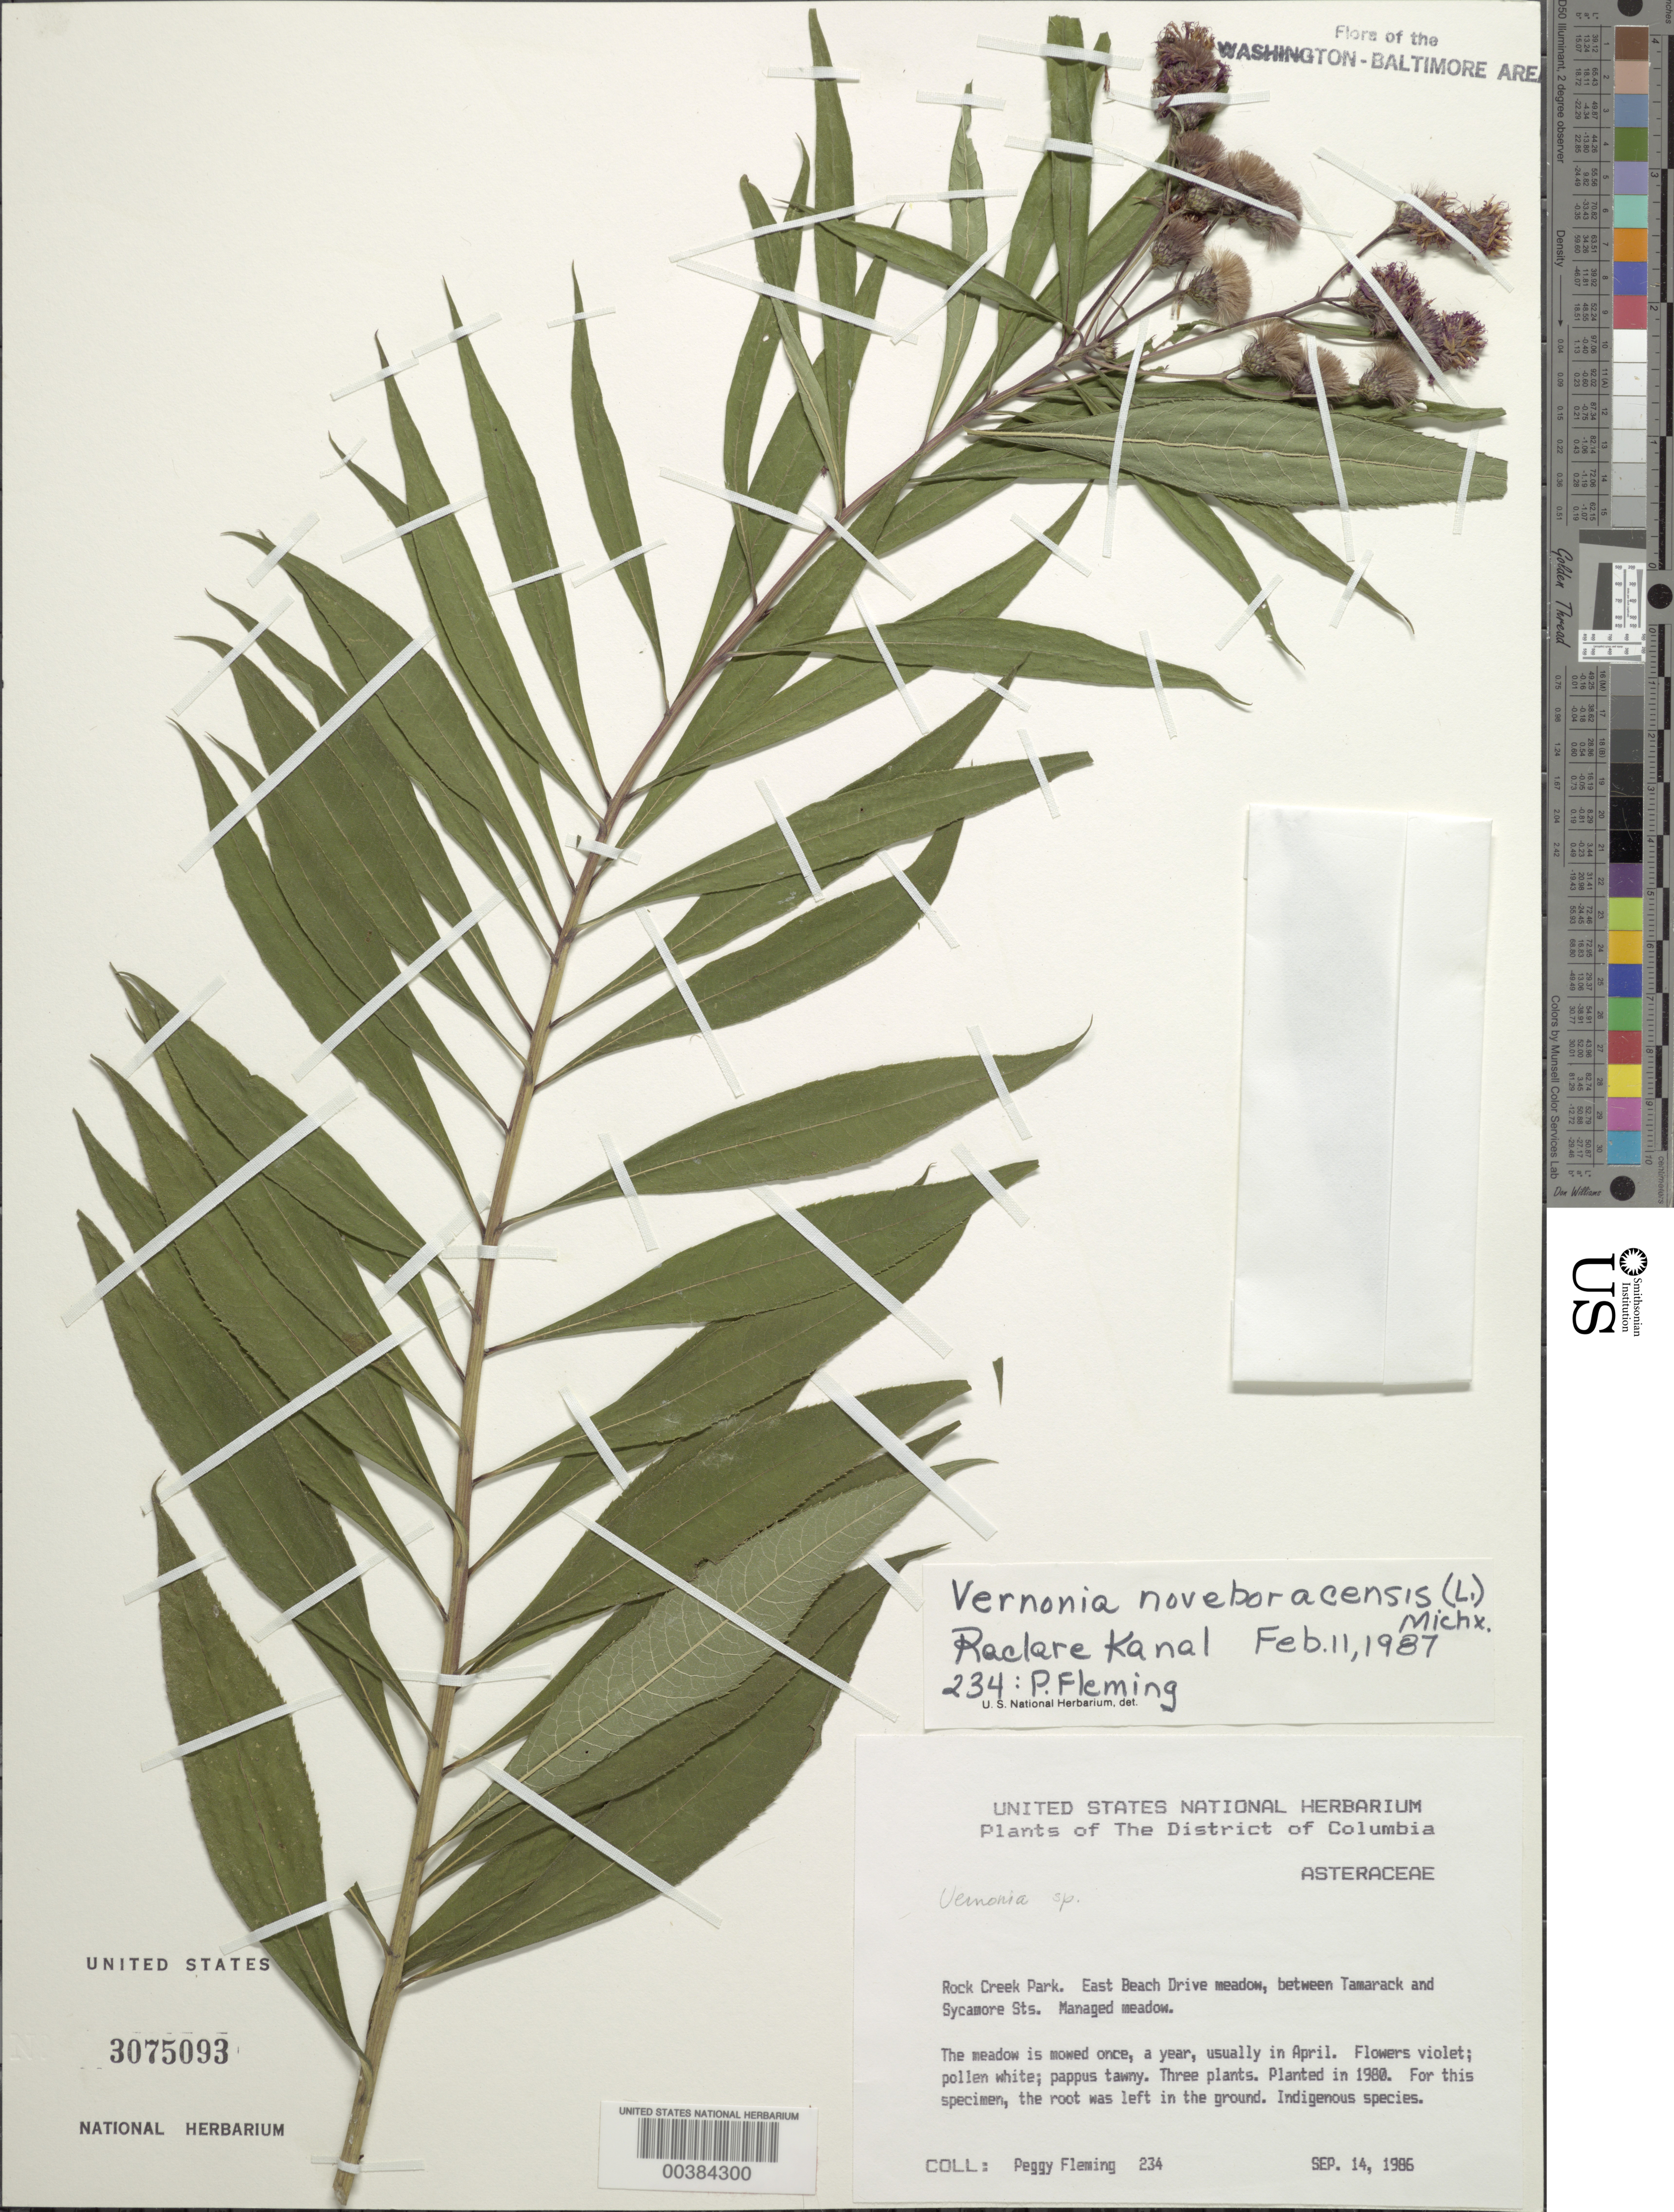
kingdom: Plantae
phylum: Tracheophyta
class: Magnoliopsida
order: Asterales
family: Asteraceae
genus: Vernonia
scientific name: Vernonia noveboracensis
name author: (L.) Michx.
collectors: P. Fleming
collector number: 234.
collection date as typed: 14 Sep 1986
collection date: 1986-09-14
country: United States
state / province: District of Columbia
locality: Rock Creek Park, E Beach Drive meadow between Tamarack and Sycamore Streets Rock Creek Park & vicinity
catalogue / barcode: US 3075093